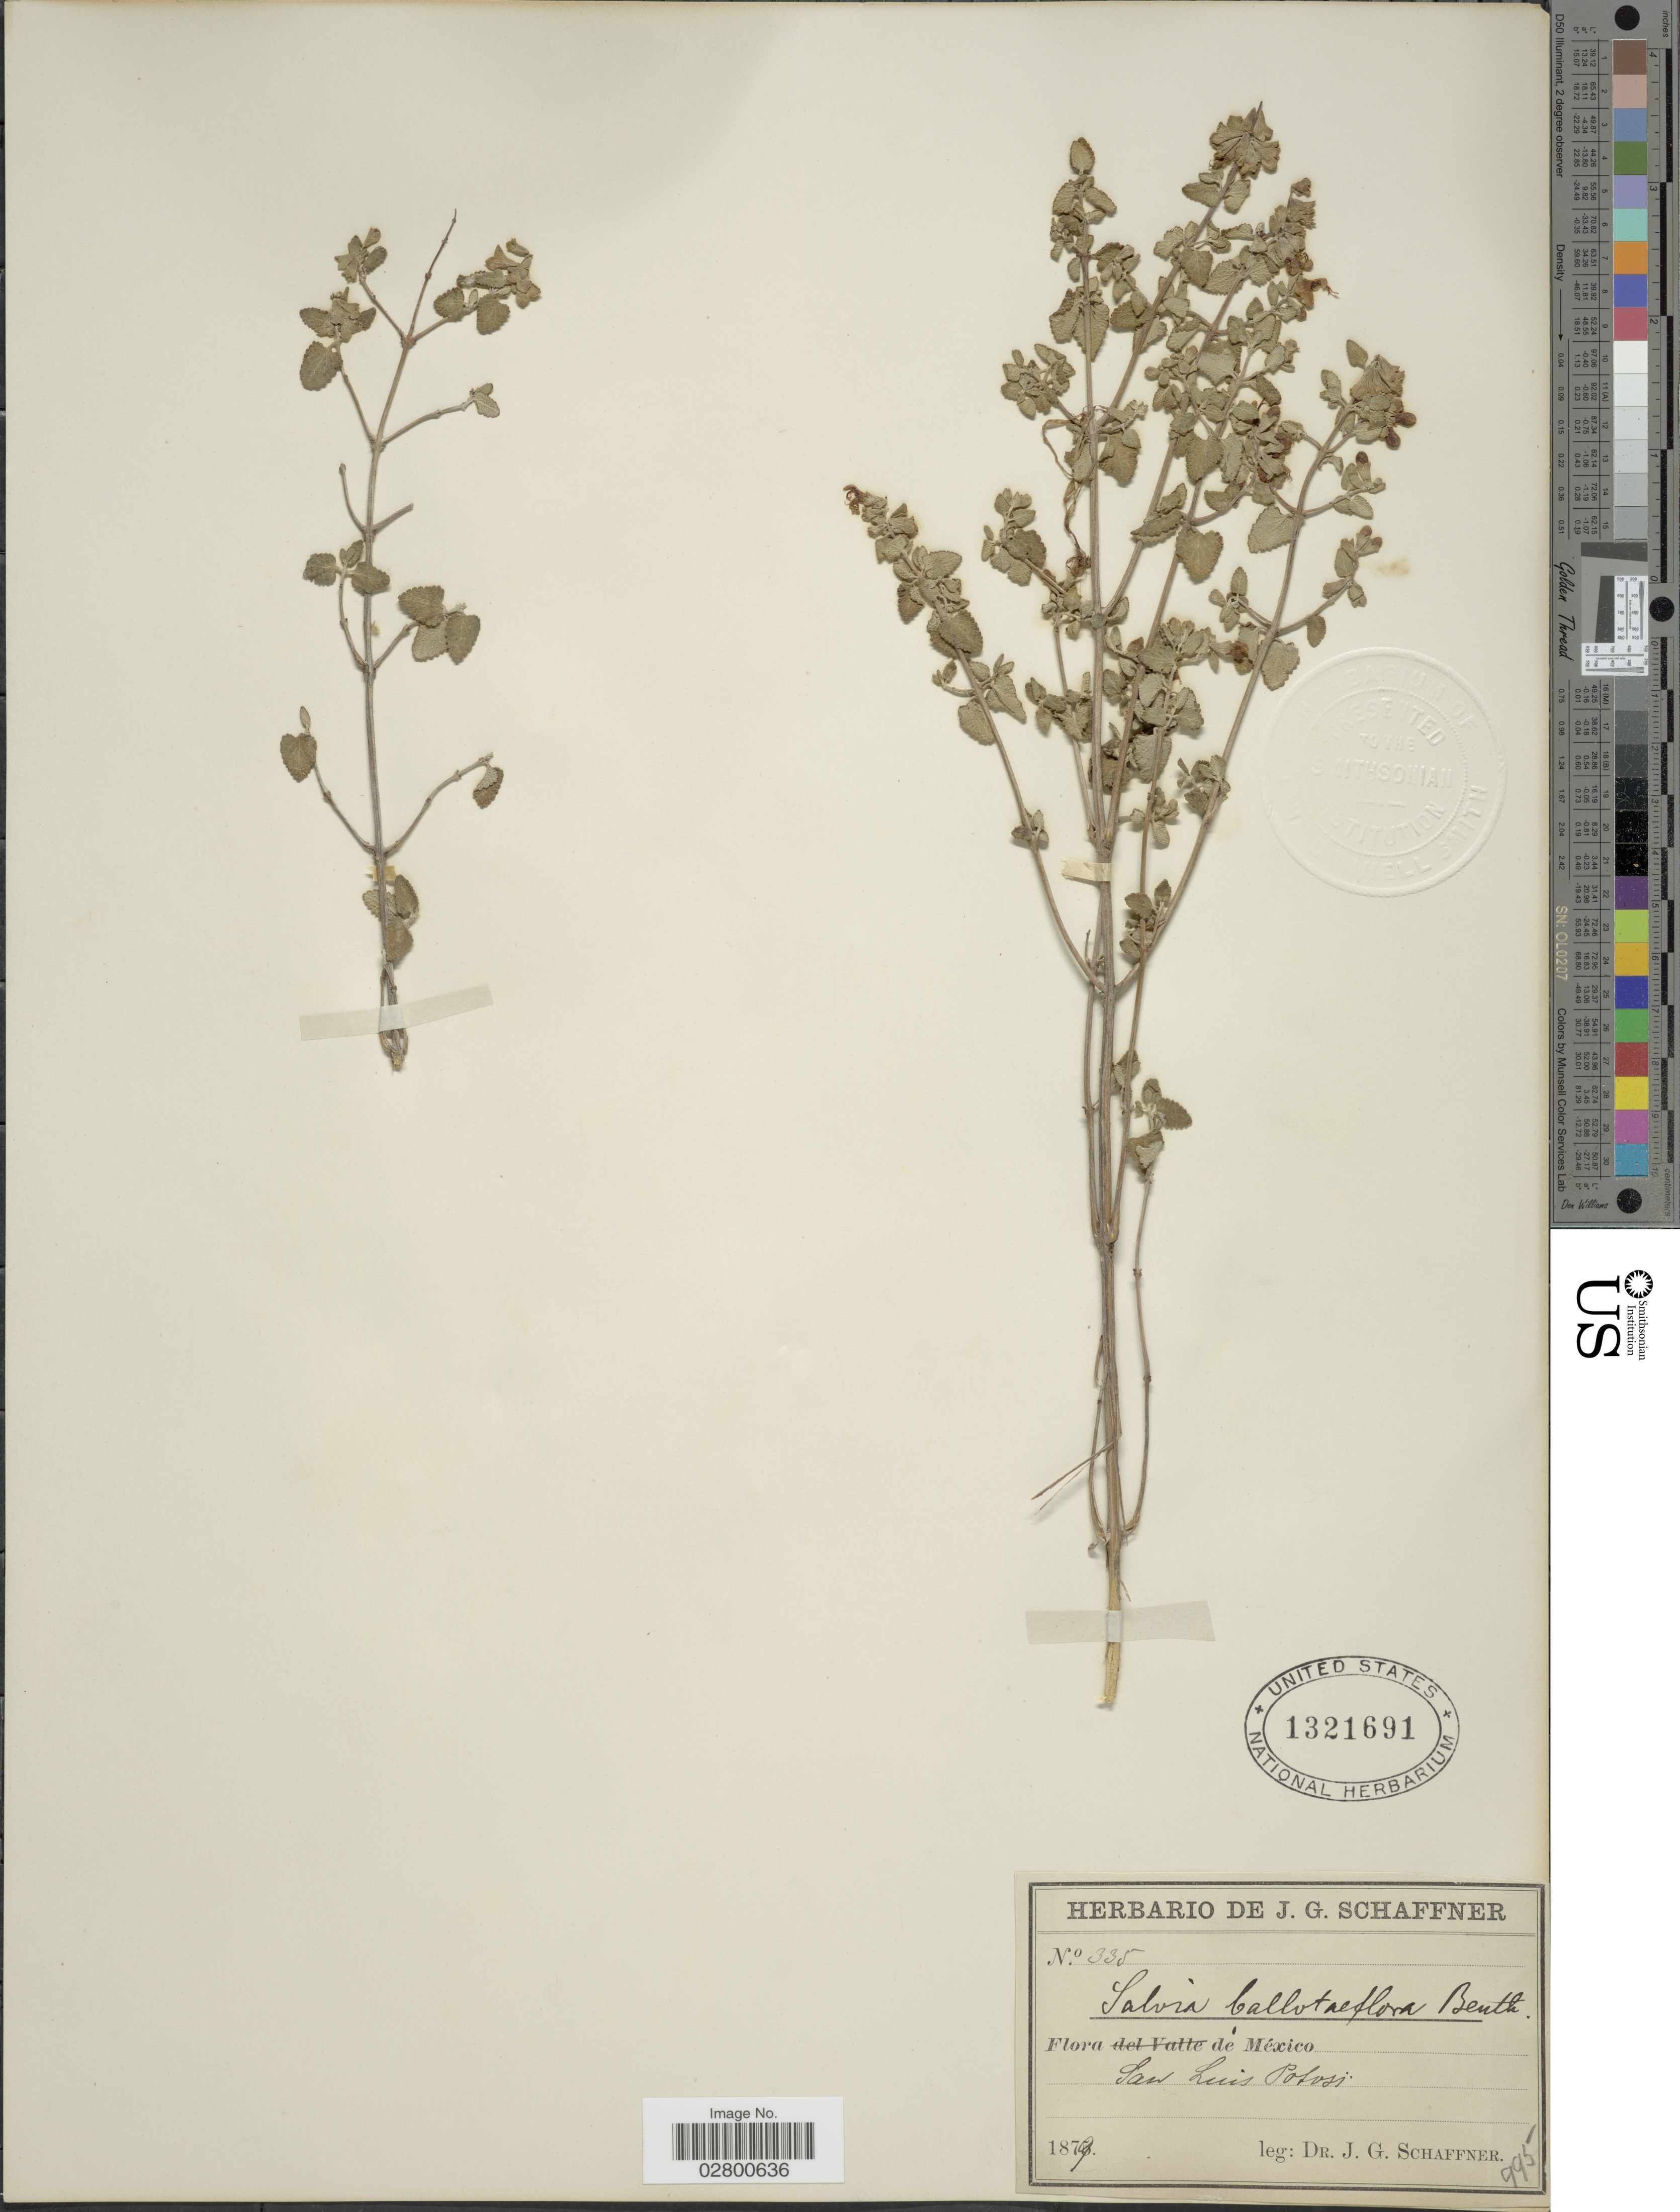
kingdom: Plantae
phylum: Tracheophyta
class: Magnoliopsida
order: Lamiales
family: Lamiaceae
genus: Salvia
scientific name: Salvia ballotiflora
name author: Benth.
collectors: J. G. Schaffner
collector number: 335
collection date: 1879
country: Mexico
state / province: San Luis Potosí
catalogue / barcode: US 1321691